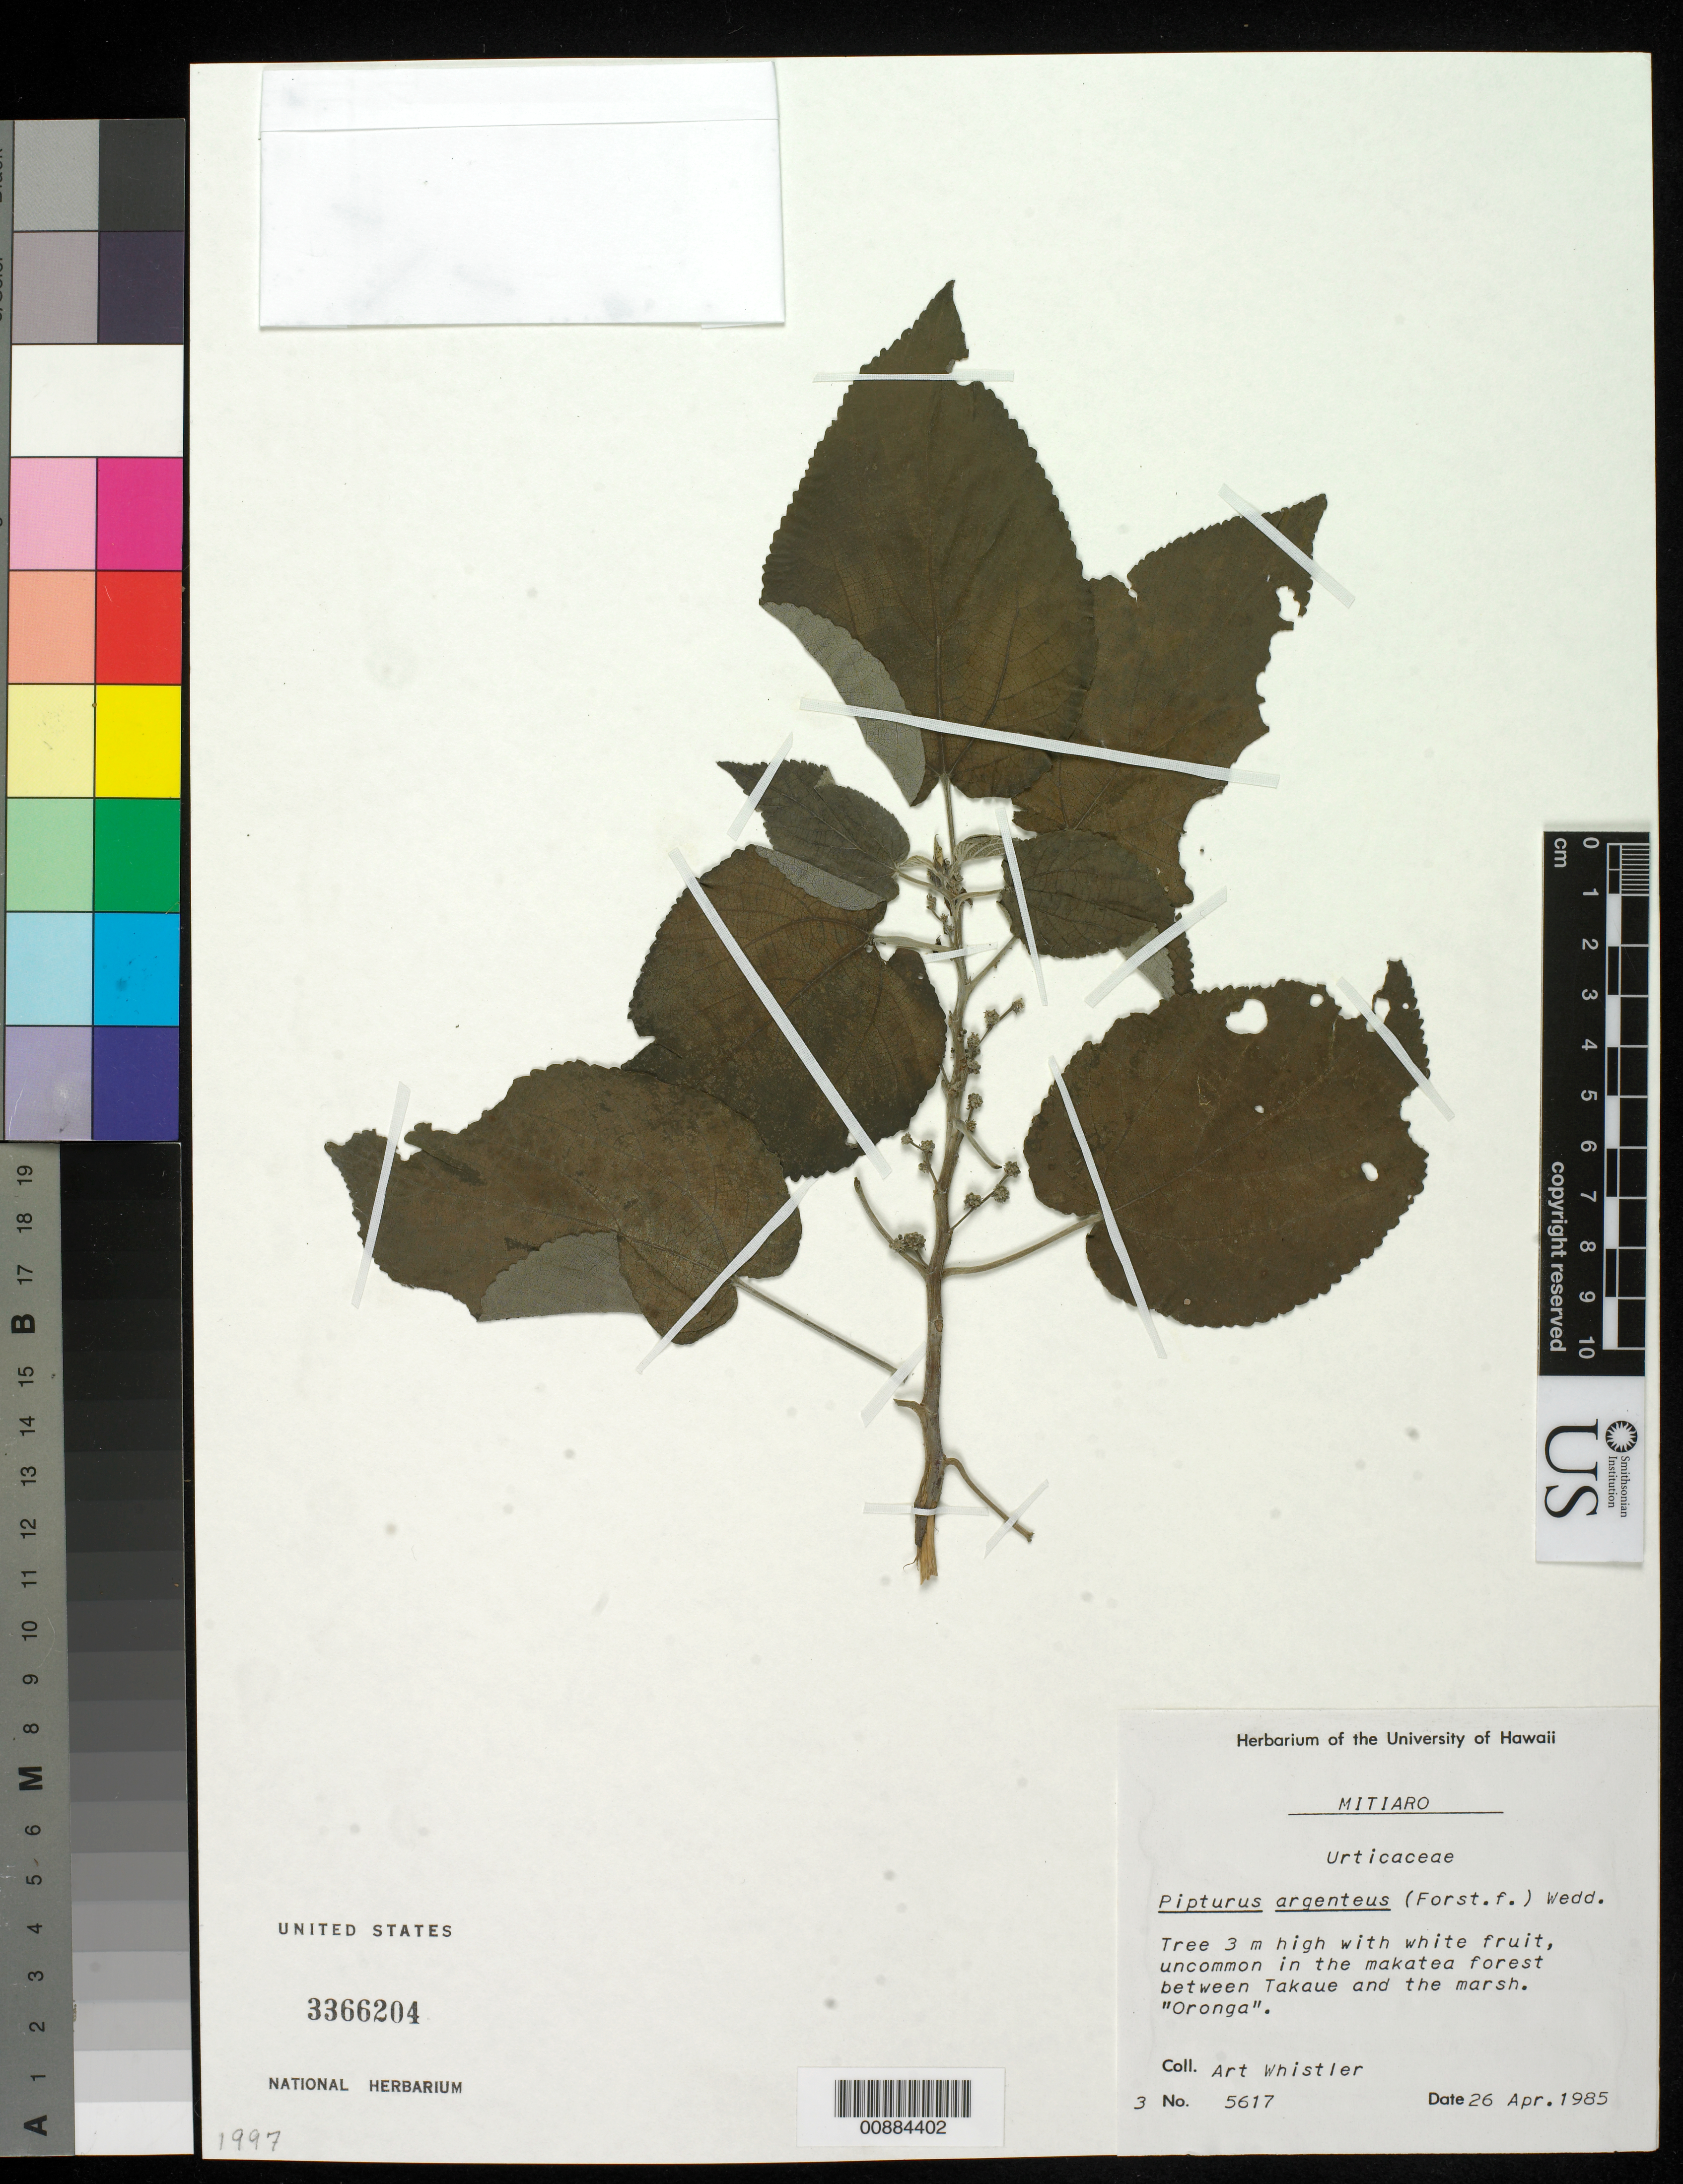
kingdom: Plantae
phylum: Tracheophyta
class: Magnoliopsida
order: Rosales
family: Urticaceae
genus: Pipturus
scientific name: Pipturus argenteus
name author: (G. Forst.) Wedd.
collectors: A. Whistler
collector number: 5617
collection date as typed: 26 Apr 1985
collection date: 1985-04-26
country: Cook Islands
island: Mitiaro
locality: Mitiaro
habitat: uncommon in the Makatea forest between Takaue and the marsh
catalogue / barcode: US 3366204